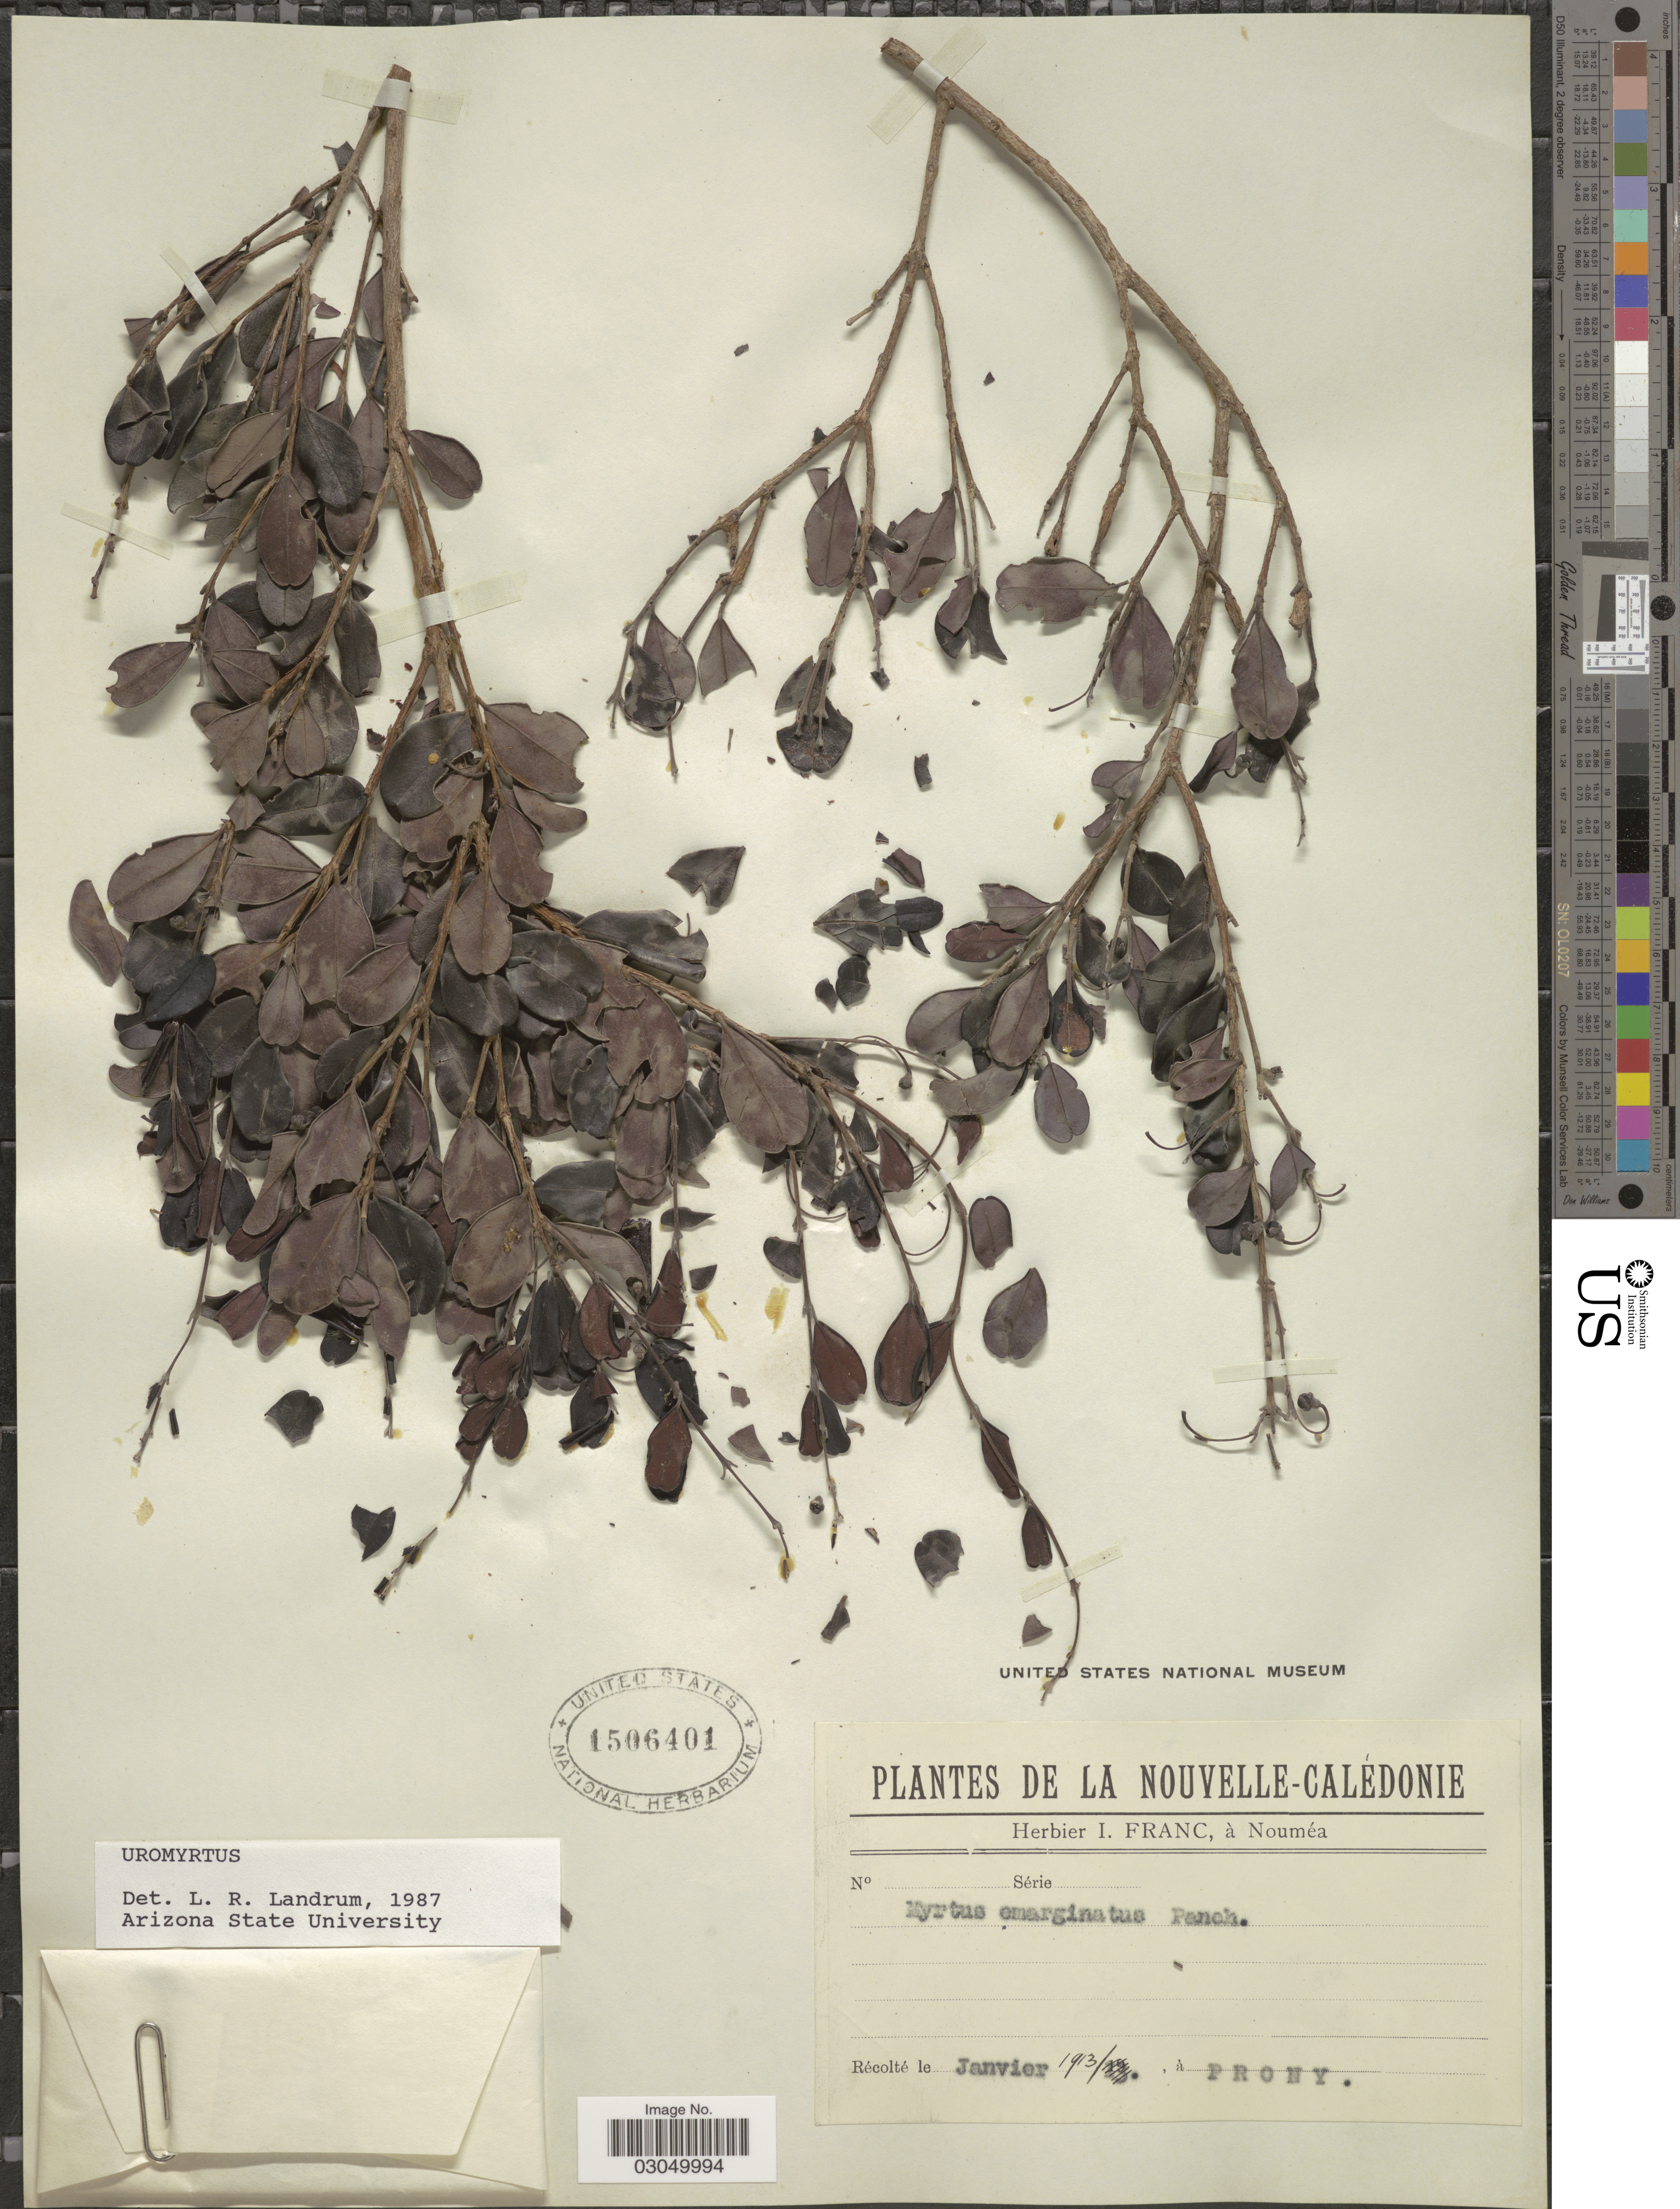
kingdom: Plantae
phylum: Tracheophyta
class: Magnoliopsida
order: Myrtales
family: Myrtaceae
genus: Uromyrtus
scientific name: Uromyrtus emarginata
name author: (Pancher ex Baker f.) Burret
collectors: ex herb. I. Franc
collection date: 1913-01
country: New Caledonia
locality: Nouvelle-Calédonie. Prony.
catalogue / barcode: US 1506401